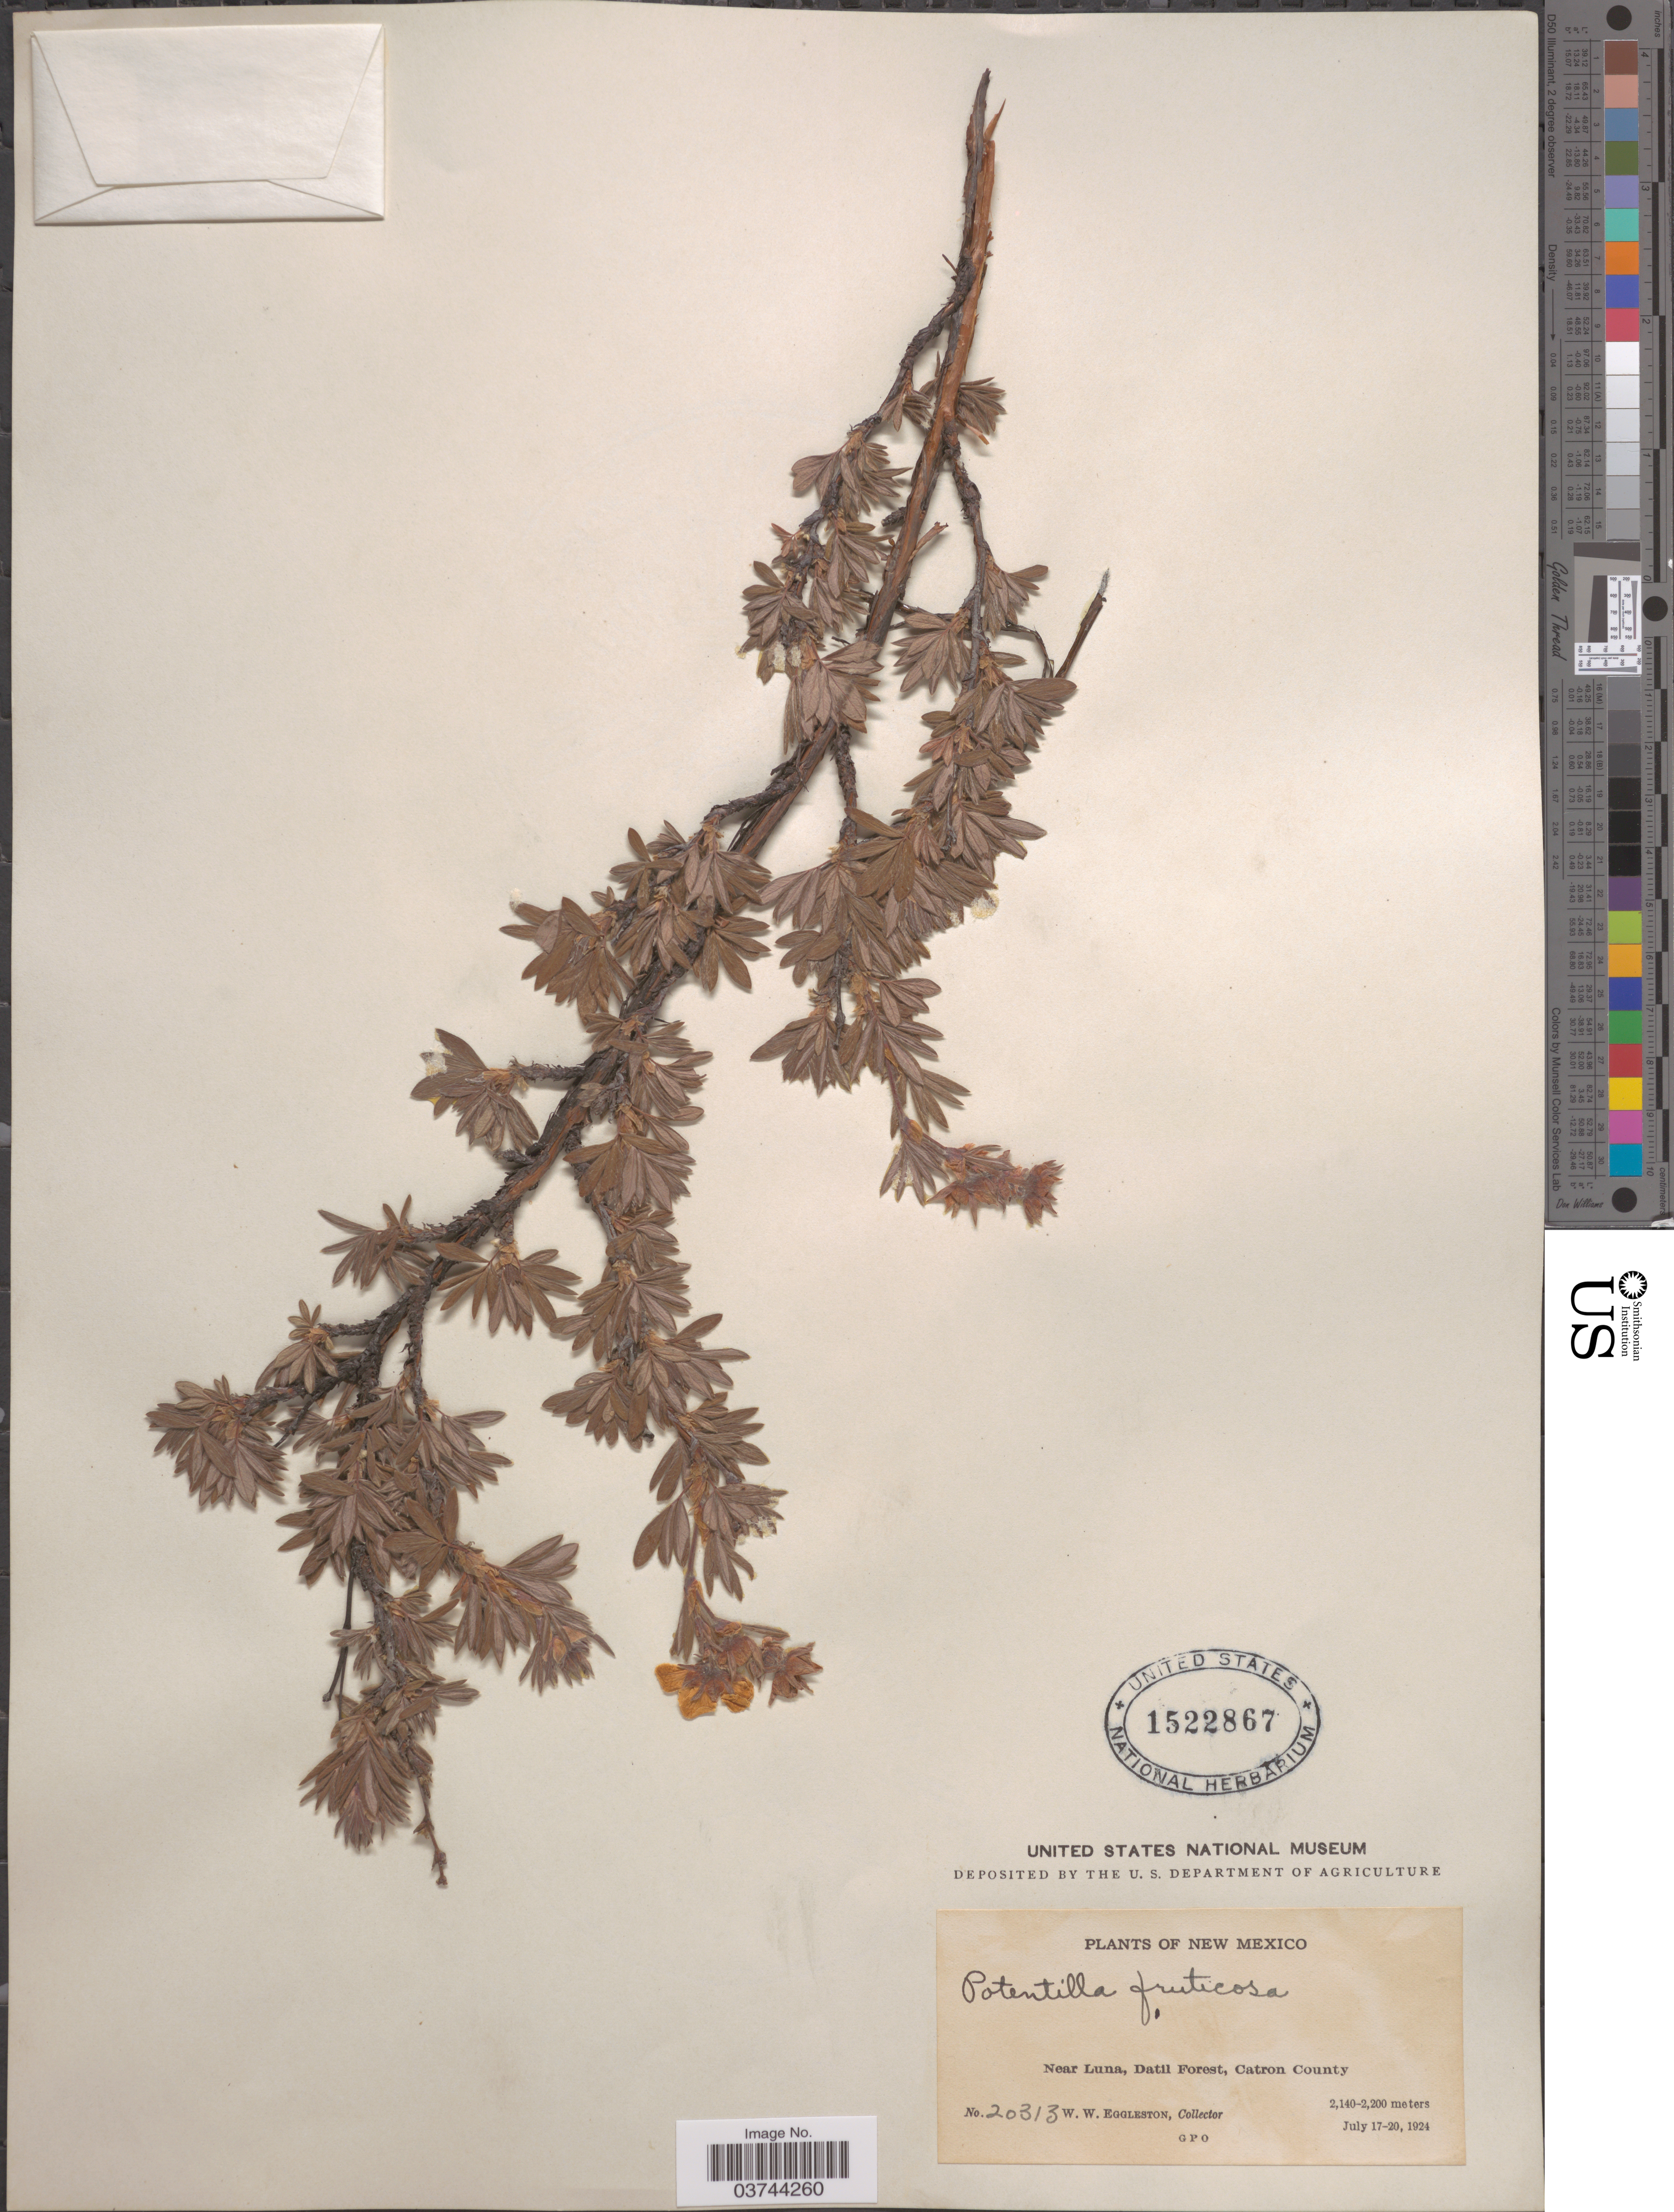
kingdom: Plantae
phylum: Tracheophyta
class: Magnoliopsida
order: Rosales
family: Rosaceae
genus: Dasiphora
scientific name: Dasiphora fruticosa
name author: (L.) Rydb.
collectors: W. W. Eggleston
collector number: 20313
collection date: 1924-07-17/1924-07-20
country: United States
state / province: New Mexico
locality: Near Luna, Datil Forest, Catron County.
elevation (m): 2140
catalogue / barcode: US 1522867